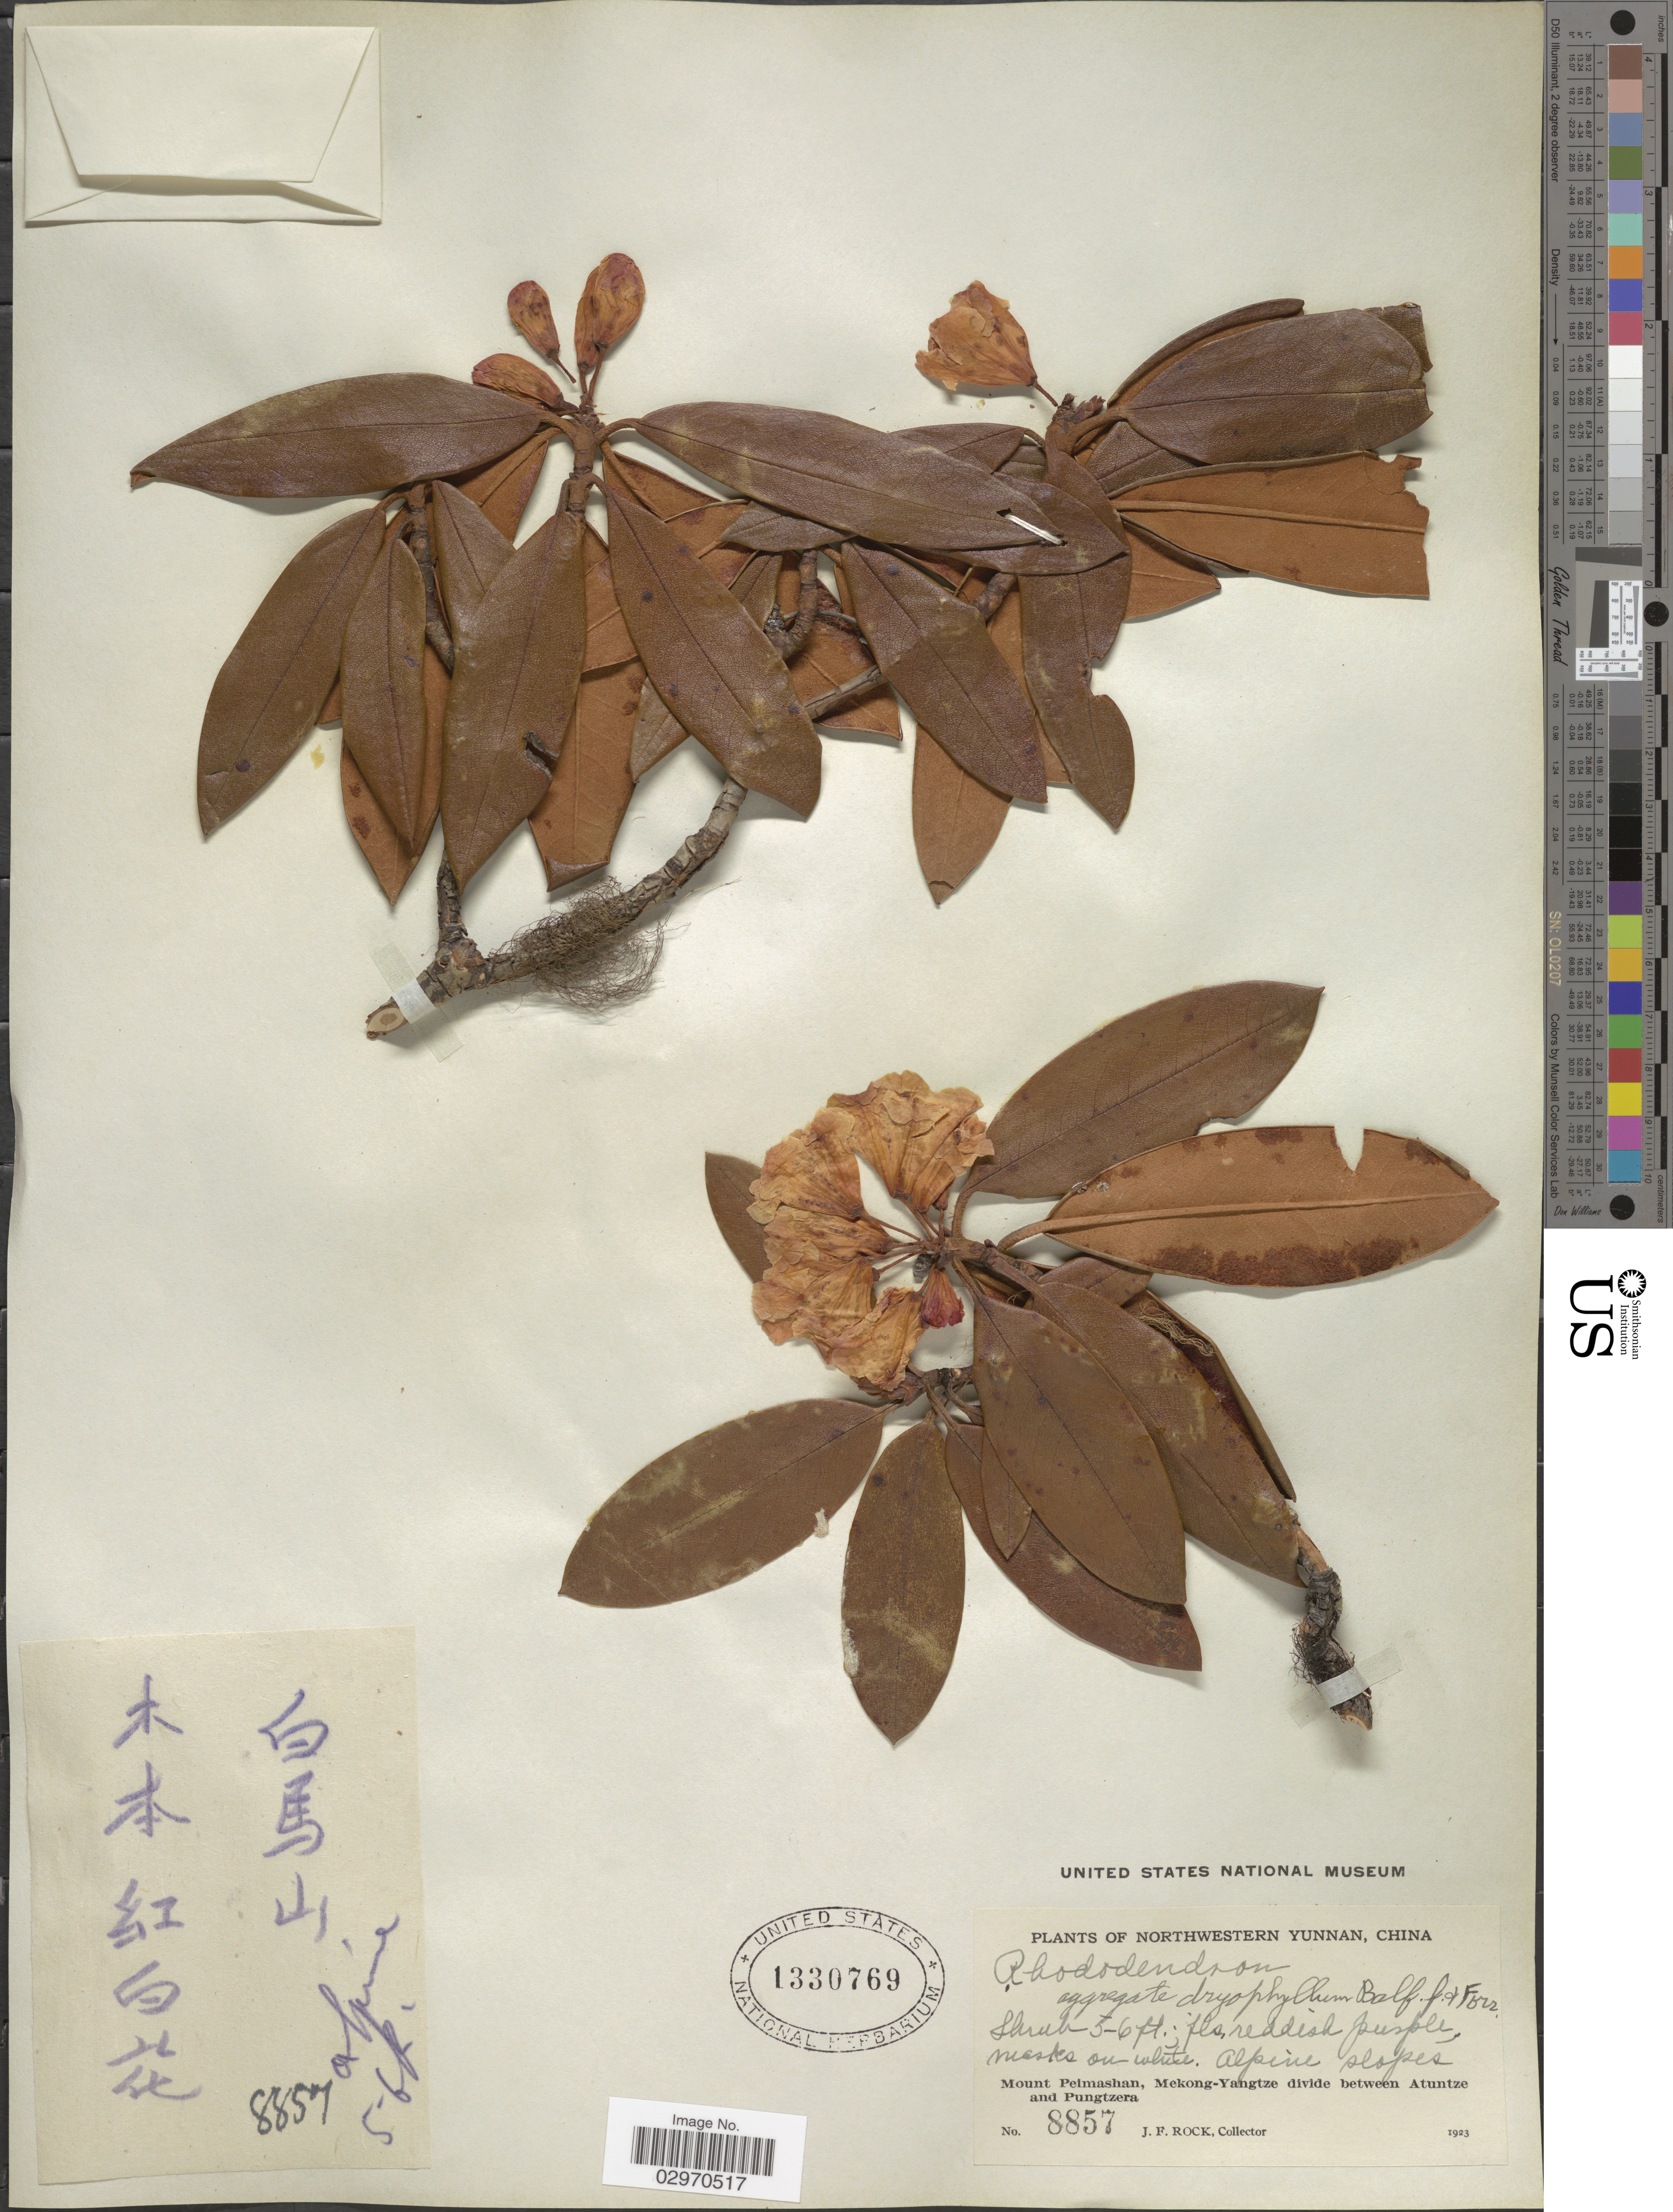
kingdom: Plantae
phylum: Tracheophyta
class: Magnoliopsida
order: Ericales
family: Ericaceae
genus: Rhododendron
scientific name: Rhododendron dryophyllum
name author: Balf. f. & Forrest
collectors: J. Rock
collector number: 8857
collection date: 1923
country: China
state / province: Yunnan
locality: Northwestern Yunnan. Alpine slopes. Mount Peimashan, Mekong-Yangtze divide between Atuntze and Pungtzera.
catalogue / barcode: US 1330769